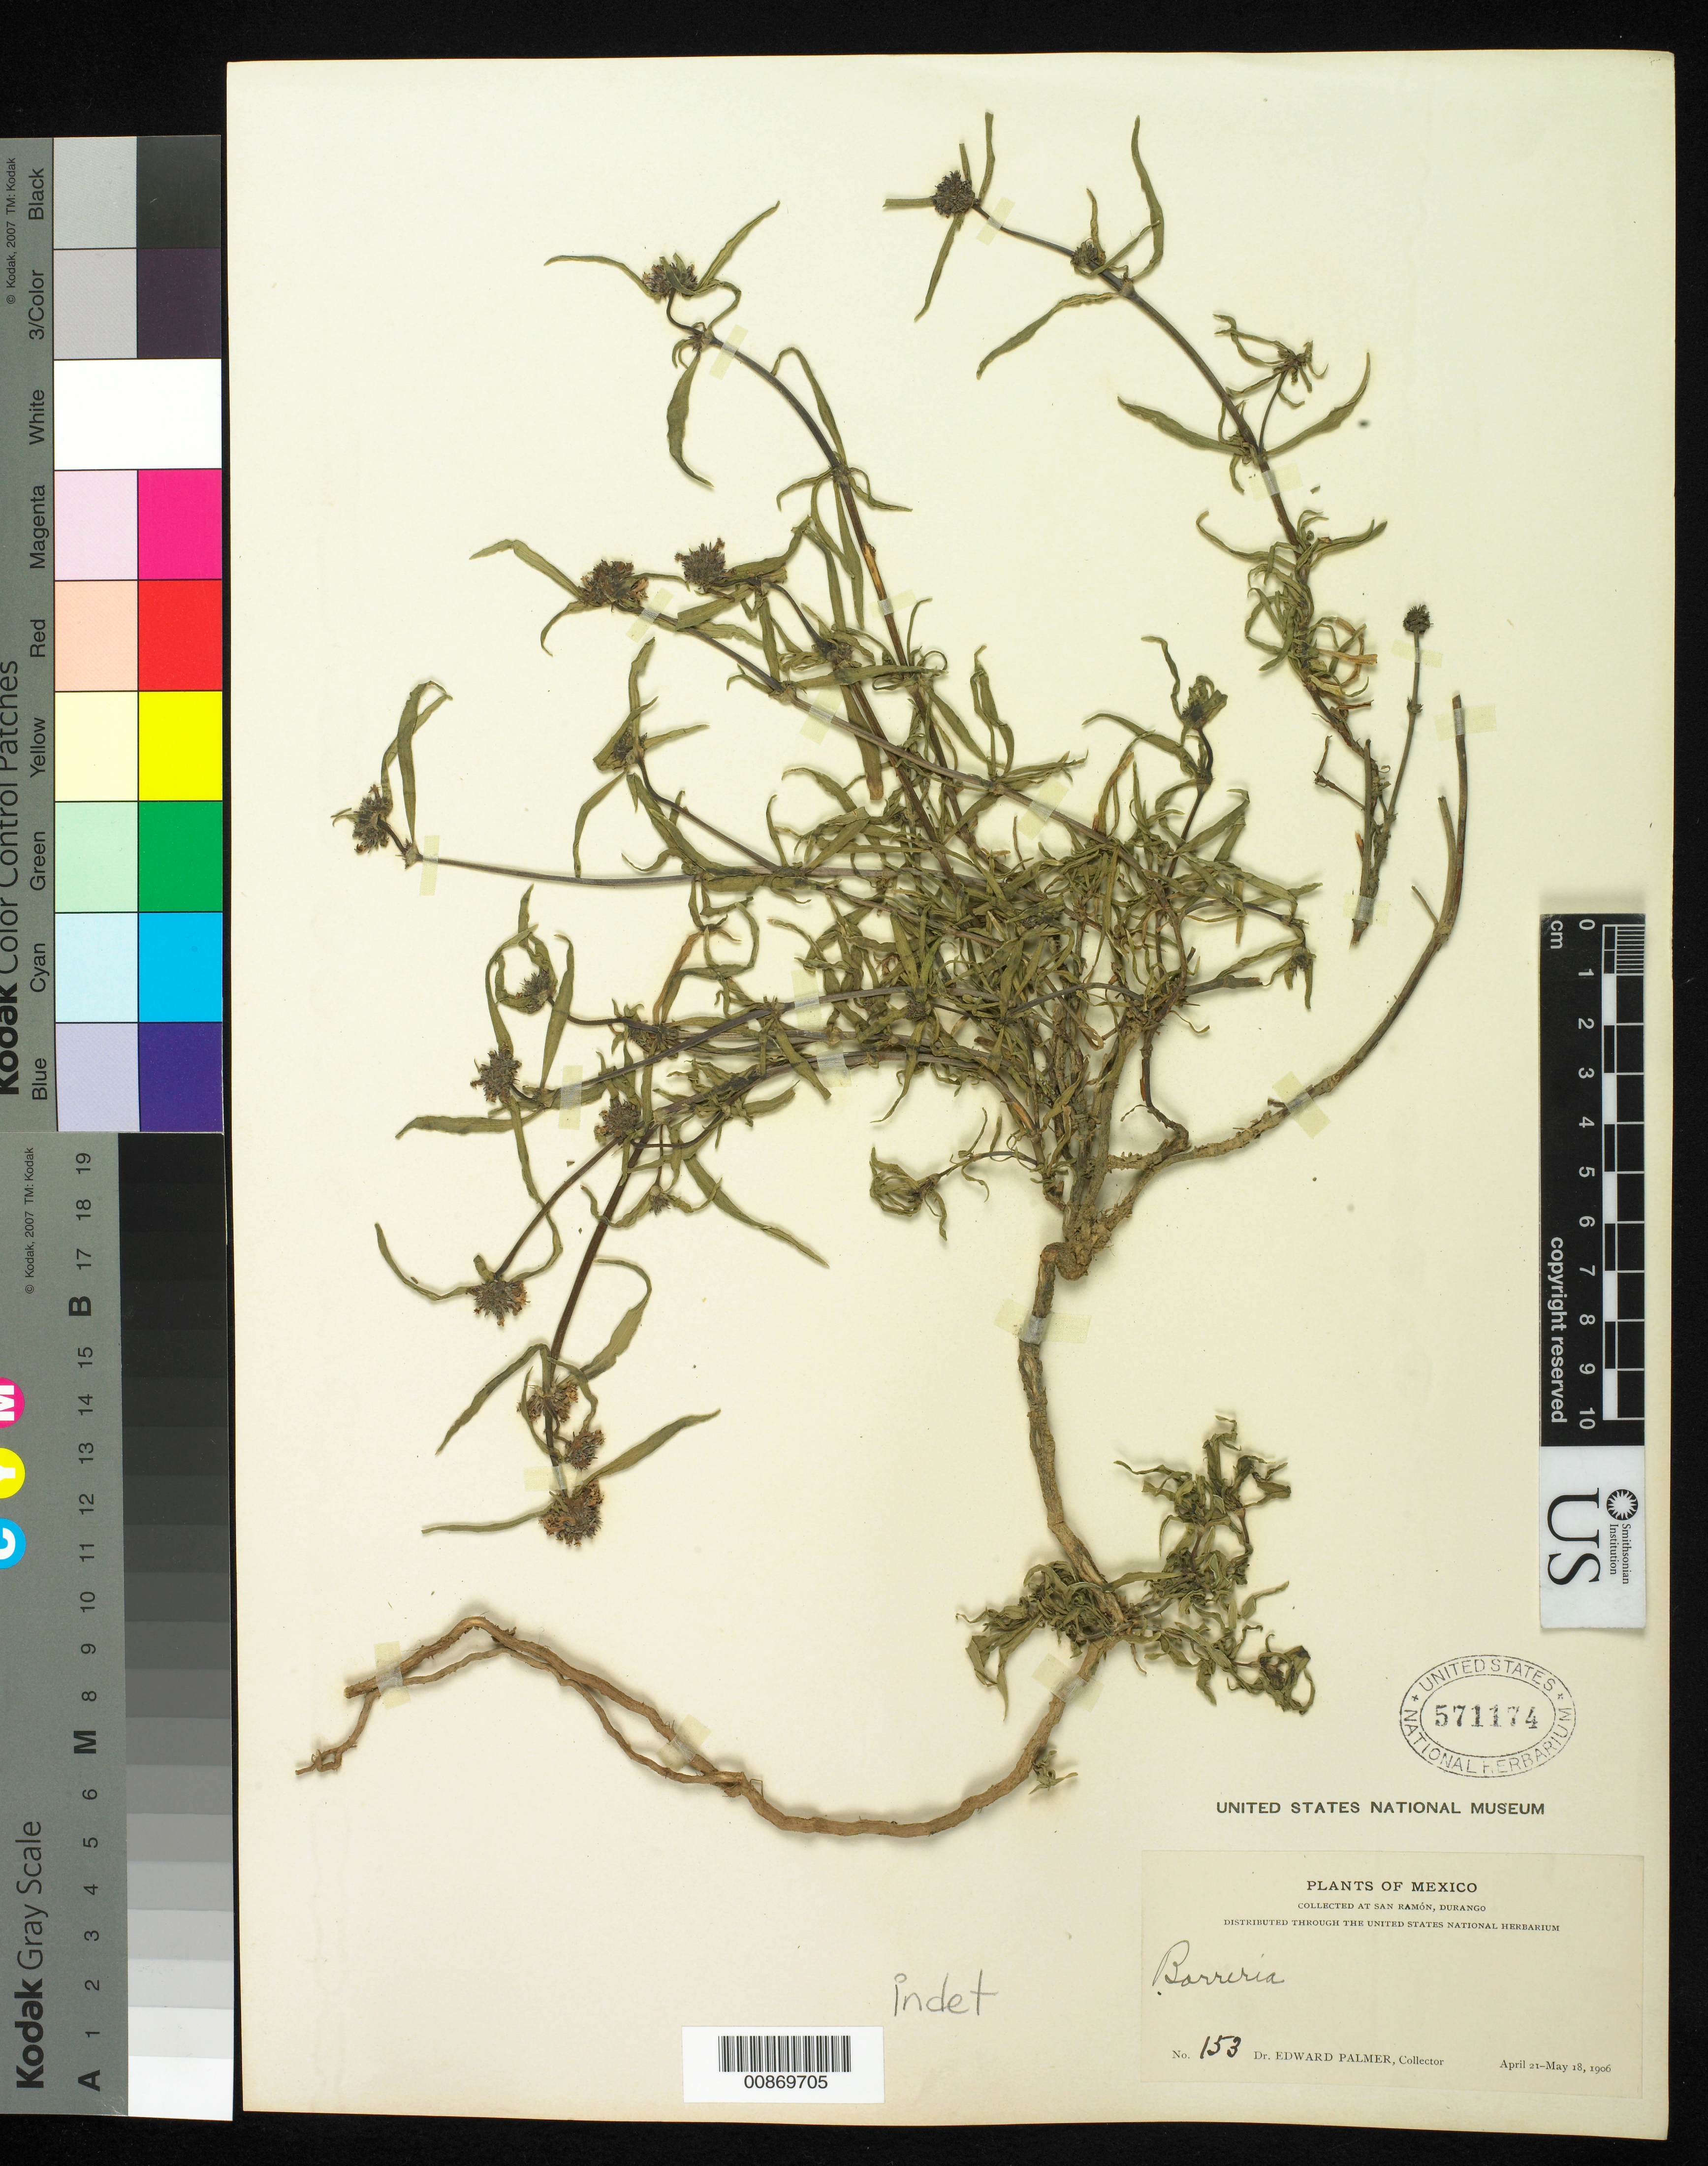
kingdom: Plantae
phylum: Tracheophyta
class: Magnoliopsida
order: Gentianales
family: Rubiaceae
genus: Borreria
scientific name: Borreria sp.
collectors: E. Palmer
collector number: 153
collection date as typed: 21 Apr 1906 to 18 May 1906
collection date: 1906-04-21/1906-05-18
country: Mexico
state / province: Durango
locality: San Ramón, Durango.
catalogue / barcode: US 571174